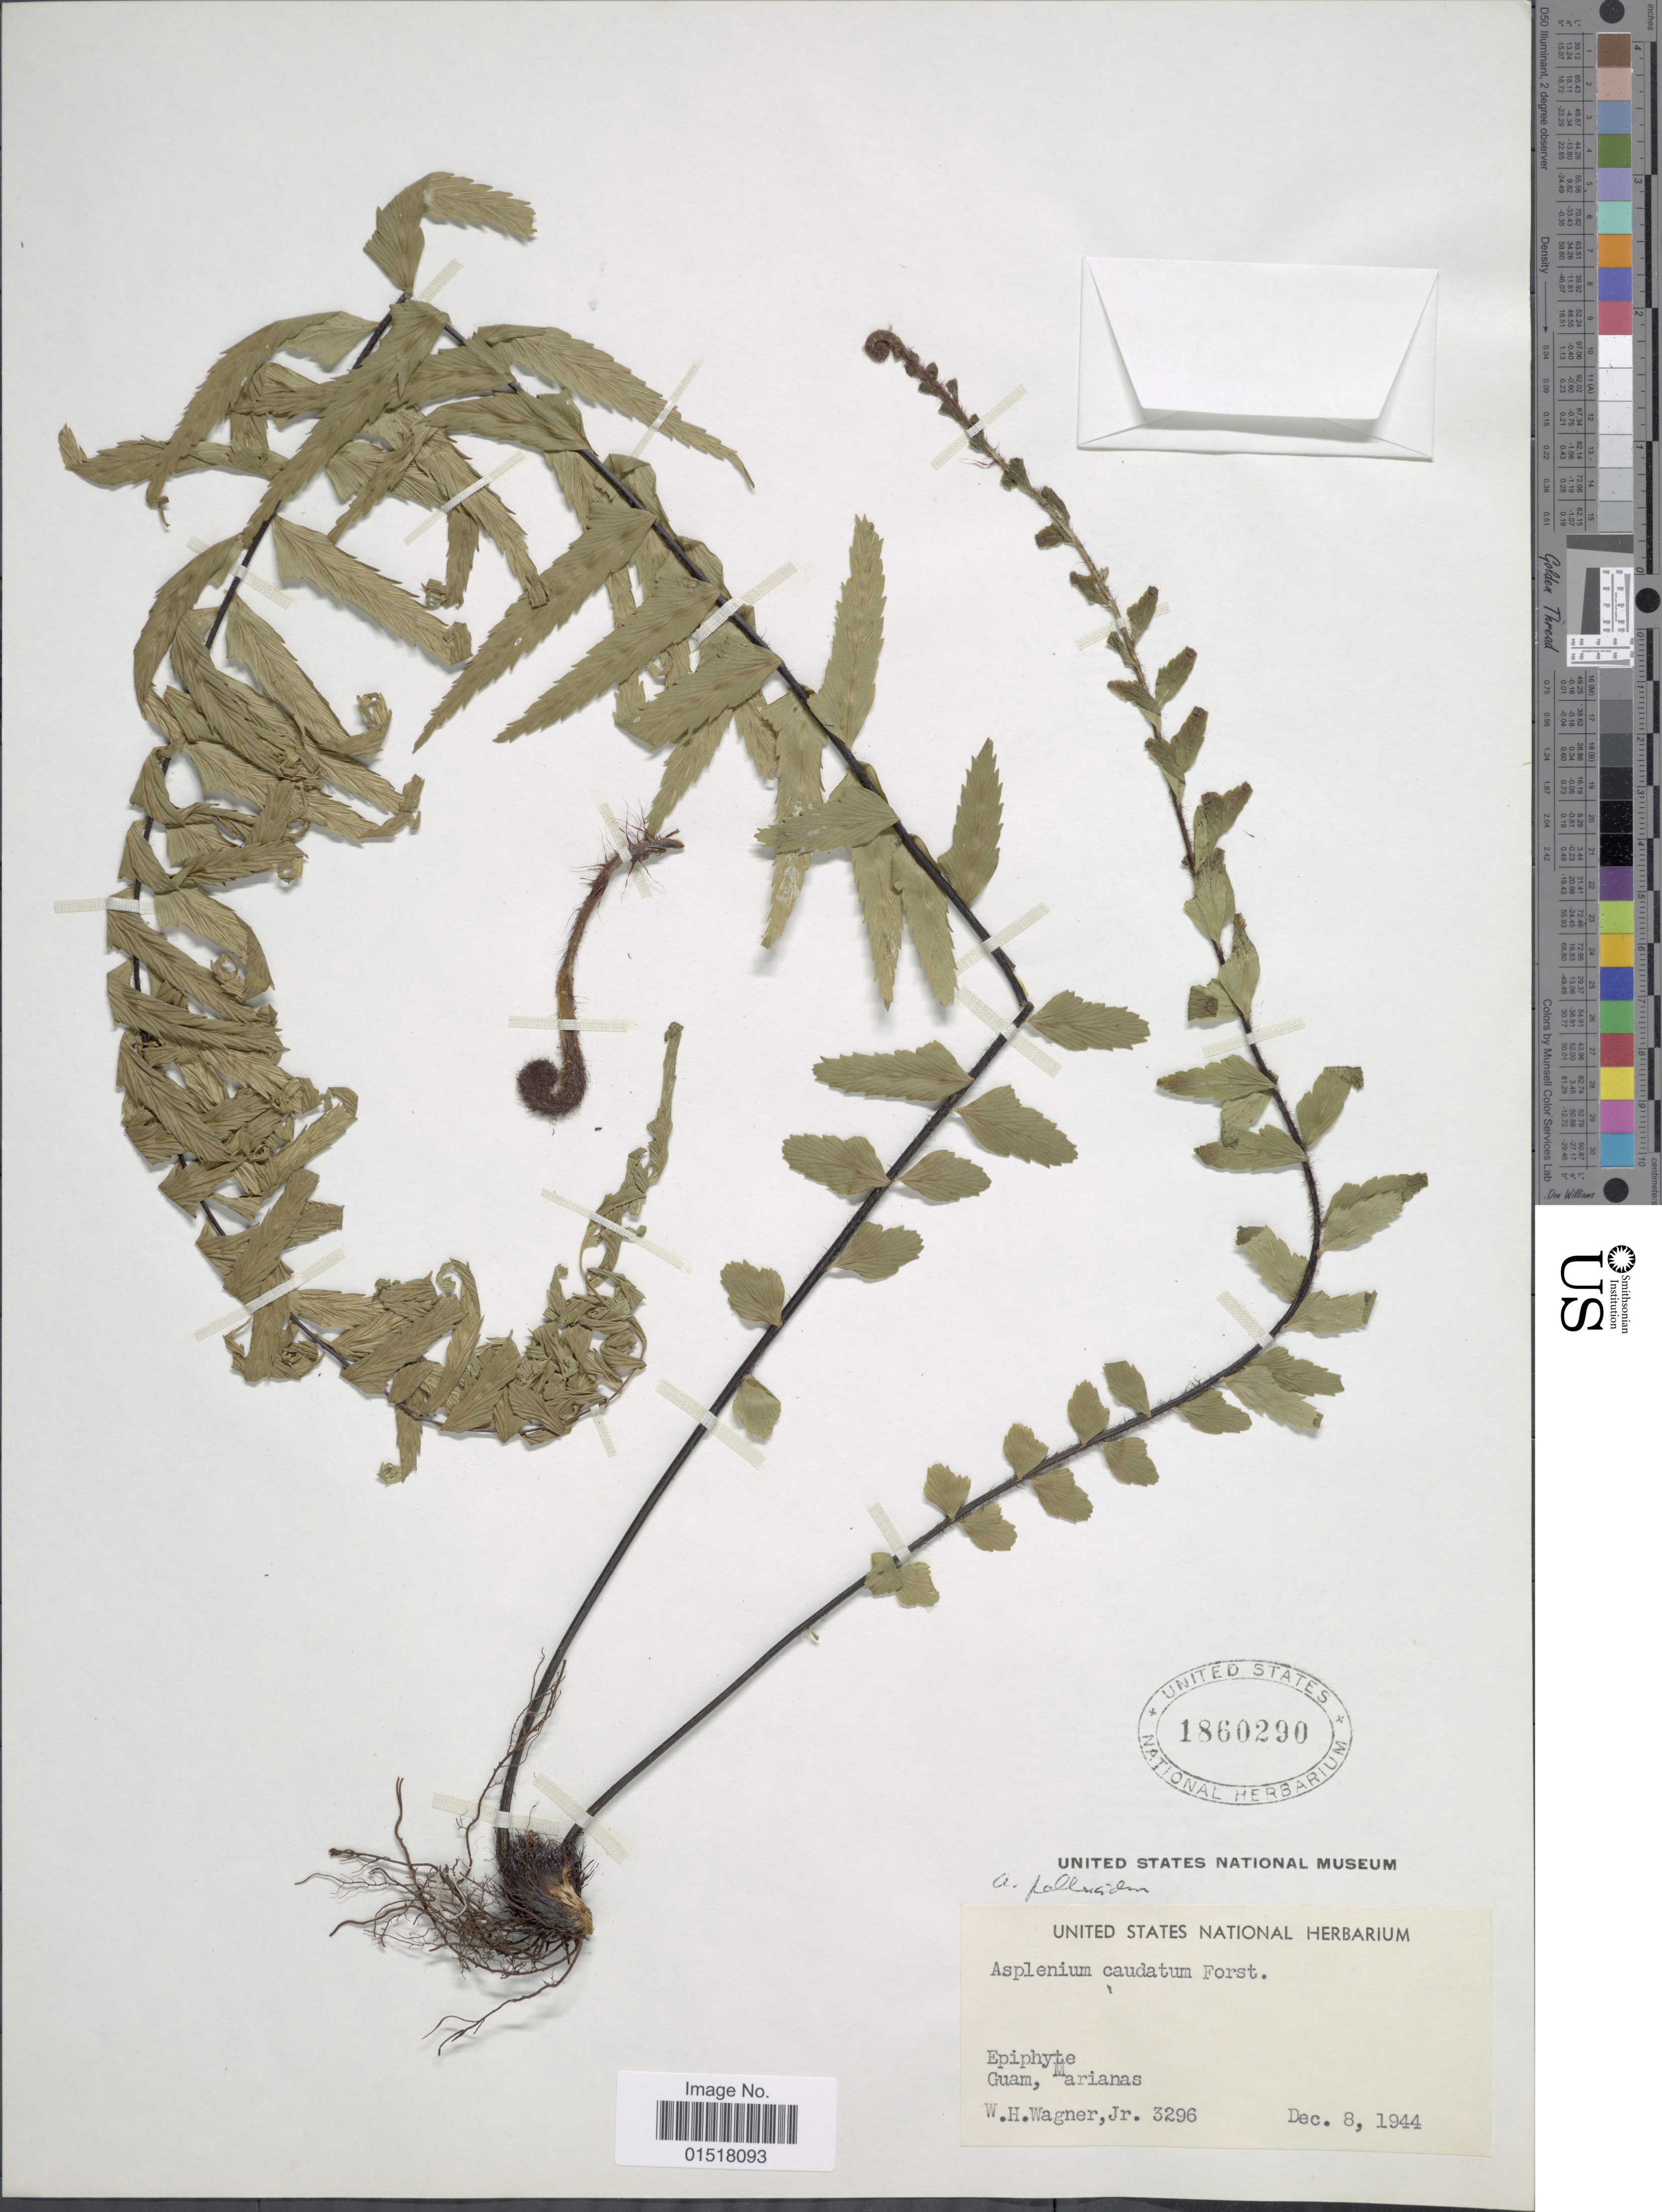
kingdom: Plantae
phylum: Tracheophyta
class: Polypodiopsida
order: Polypodiales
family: Aspleniaceae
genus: Asplenium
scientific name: Asplenium pellucidum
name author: Lam.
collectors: W. H. Wagner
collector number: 3296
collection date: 1944-12-08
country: Guam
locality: Guam, Marianas.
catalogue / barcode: US 1860290